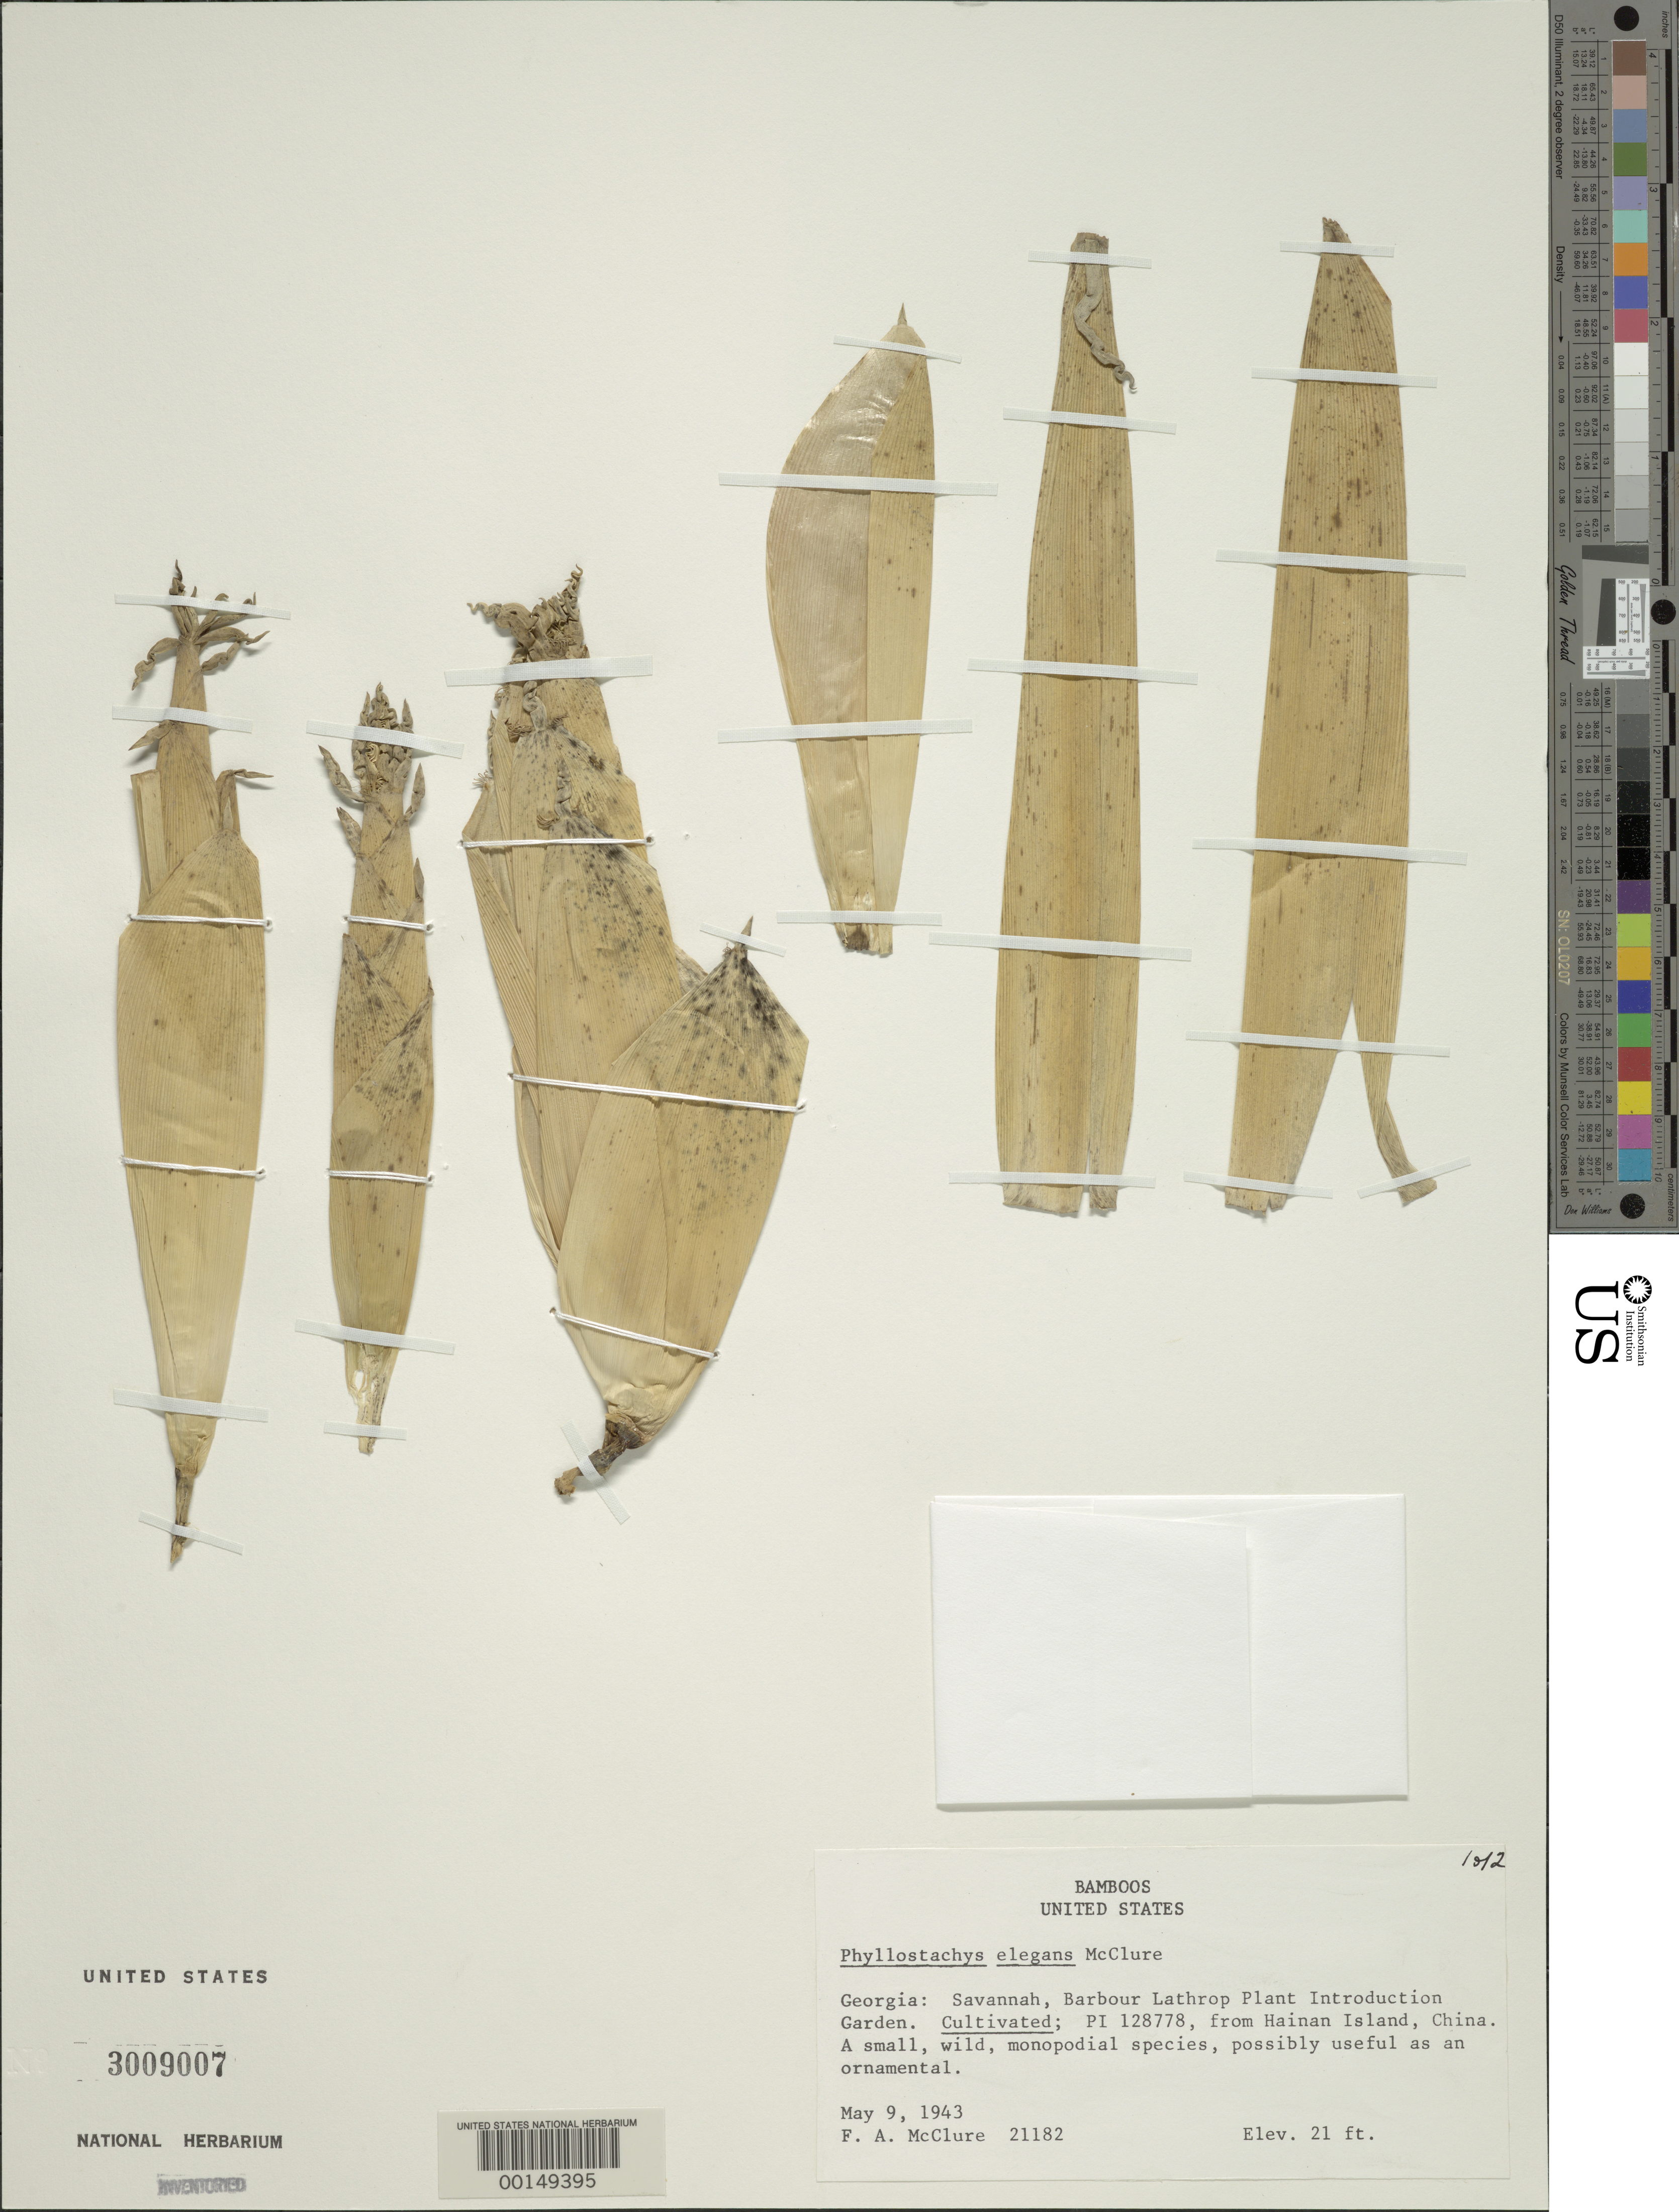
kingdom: Plantae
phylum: Tracheophyta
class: Liliopsida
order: Poales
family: Poaceae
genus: Phyllostachys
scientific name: Phyllostachys elegans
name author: McClure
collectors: F. A. McClure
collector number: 21182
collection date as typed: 09 May 1943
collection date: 1943-05-09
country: United States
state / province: Georgia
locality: Savannah, barbour lathrop p.i. garden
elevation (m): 6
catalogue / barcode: US 3009007